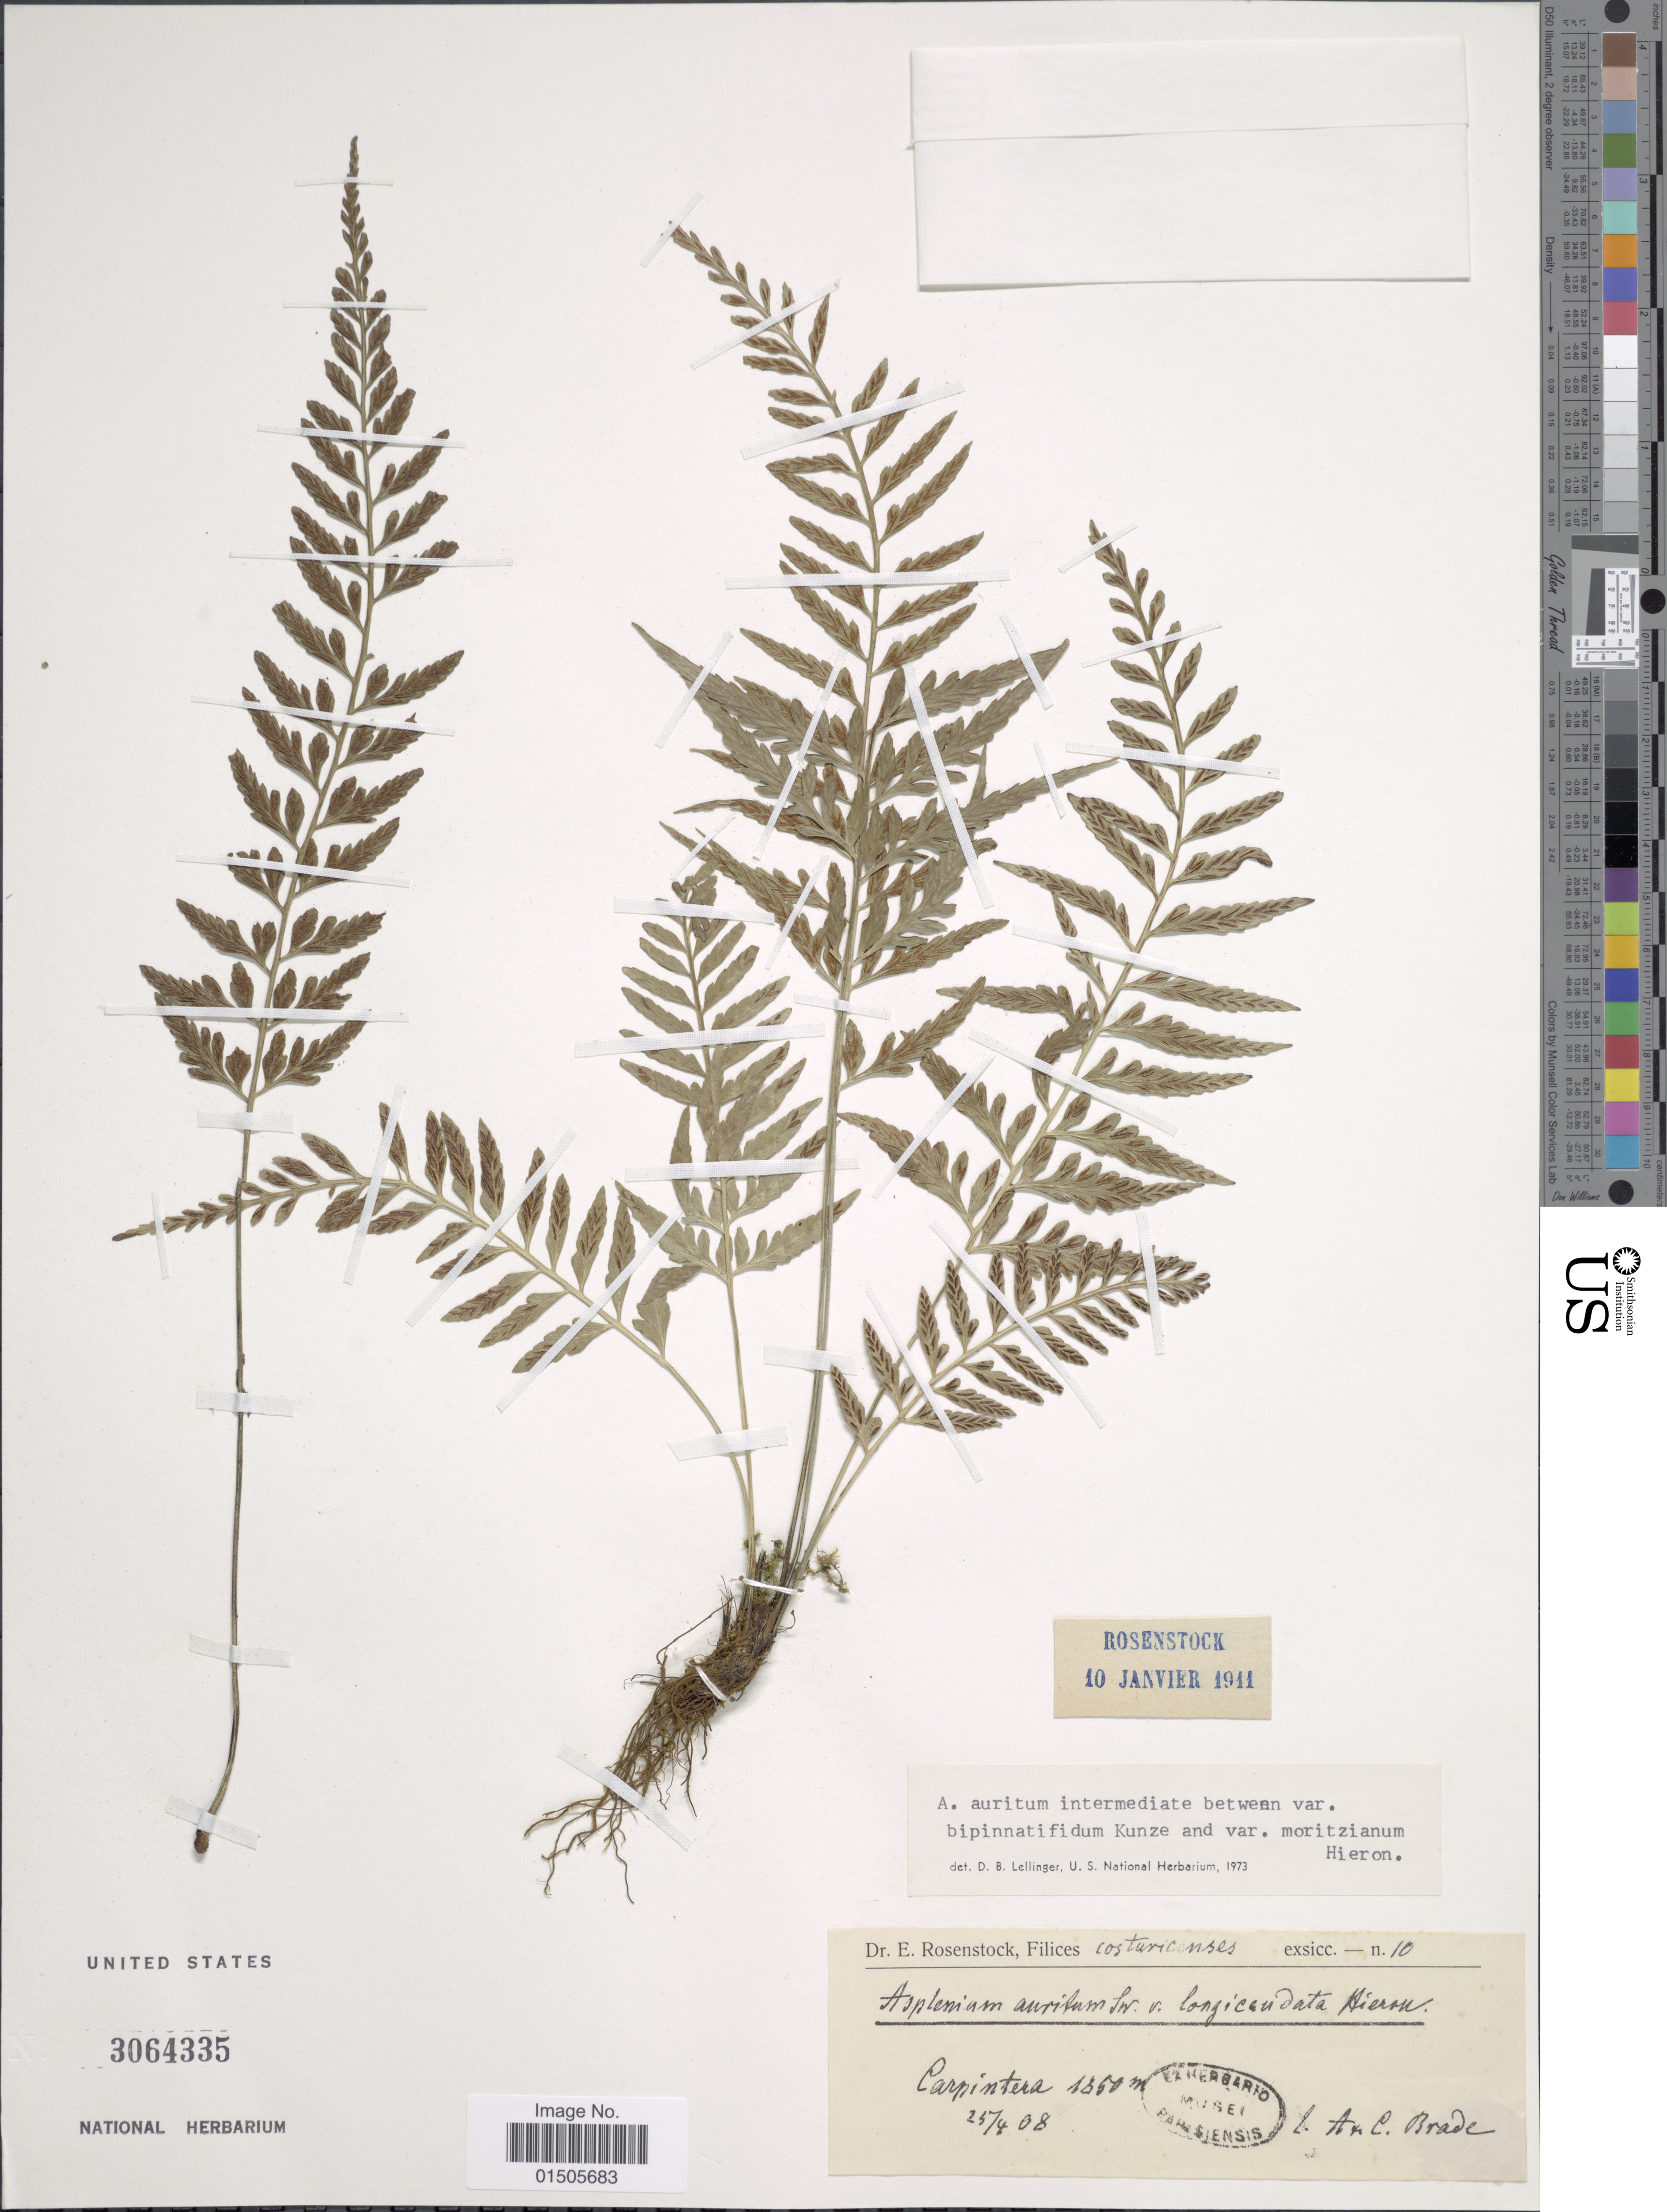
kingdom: Plantae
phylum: Tracheophyta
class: Polypodiopsida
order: Polypodiales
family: Aspleniaceae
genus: Asplenium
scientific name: Asplenium auritum var. intermedium ined.?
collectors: A. Brade & C. Brade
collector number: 10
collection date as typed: Transcribed d/m/y: 25/4/8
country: Costa Rica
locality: Carpintera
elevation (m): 1350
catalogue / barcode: US 3064335